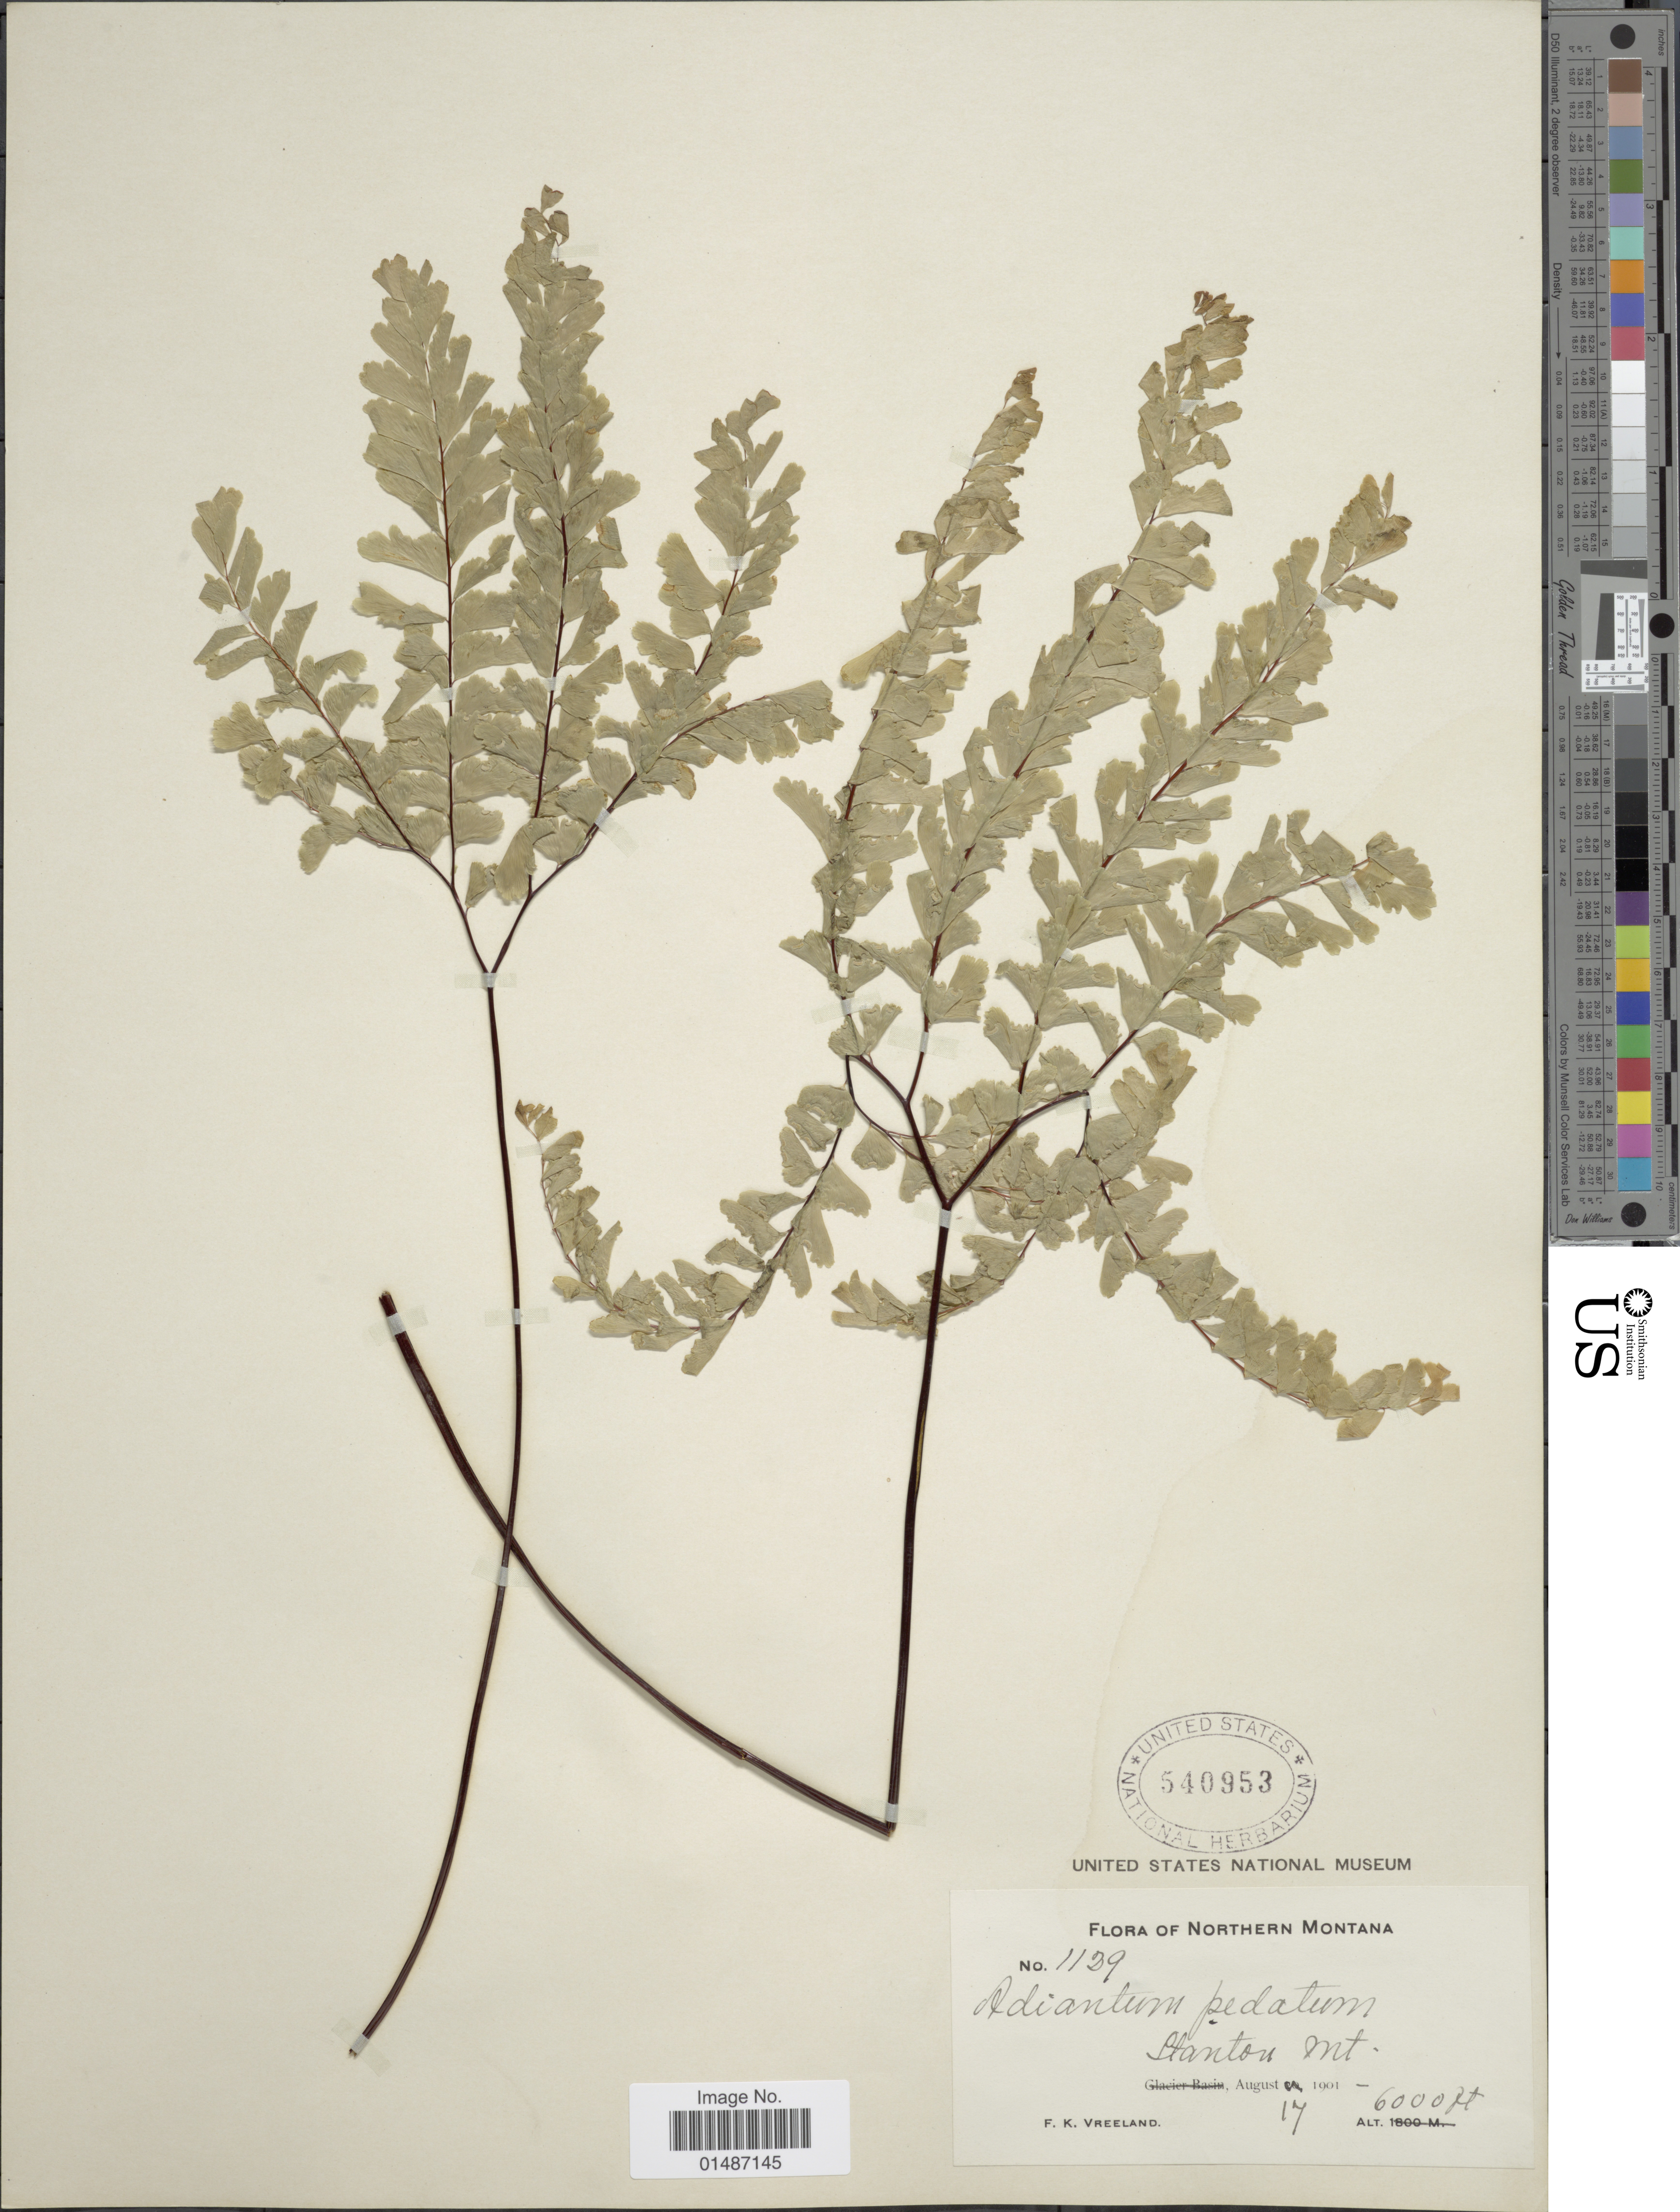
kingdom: Plantae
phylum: Tracheophyta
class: Polypodiopsida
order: Polypodiales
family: Pteridaceae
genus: Adiantum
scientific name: Adiantum pedatum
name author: L.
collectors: F. Vreeland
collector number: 1129*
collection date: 1901-08-17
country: United States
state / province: Montana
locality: Northern Montana. Stanton Mt.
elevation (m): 1829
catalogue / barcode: US 540953